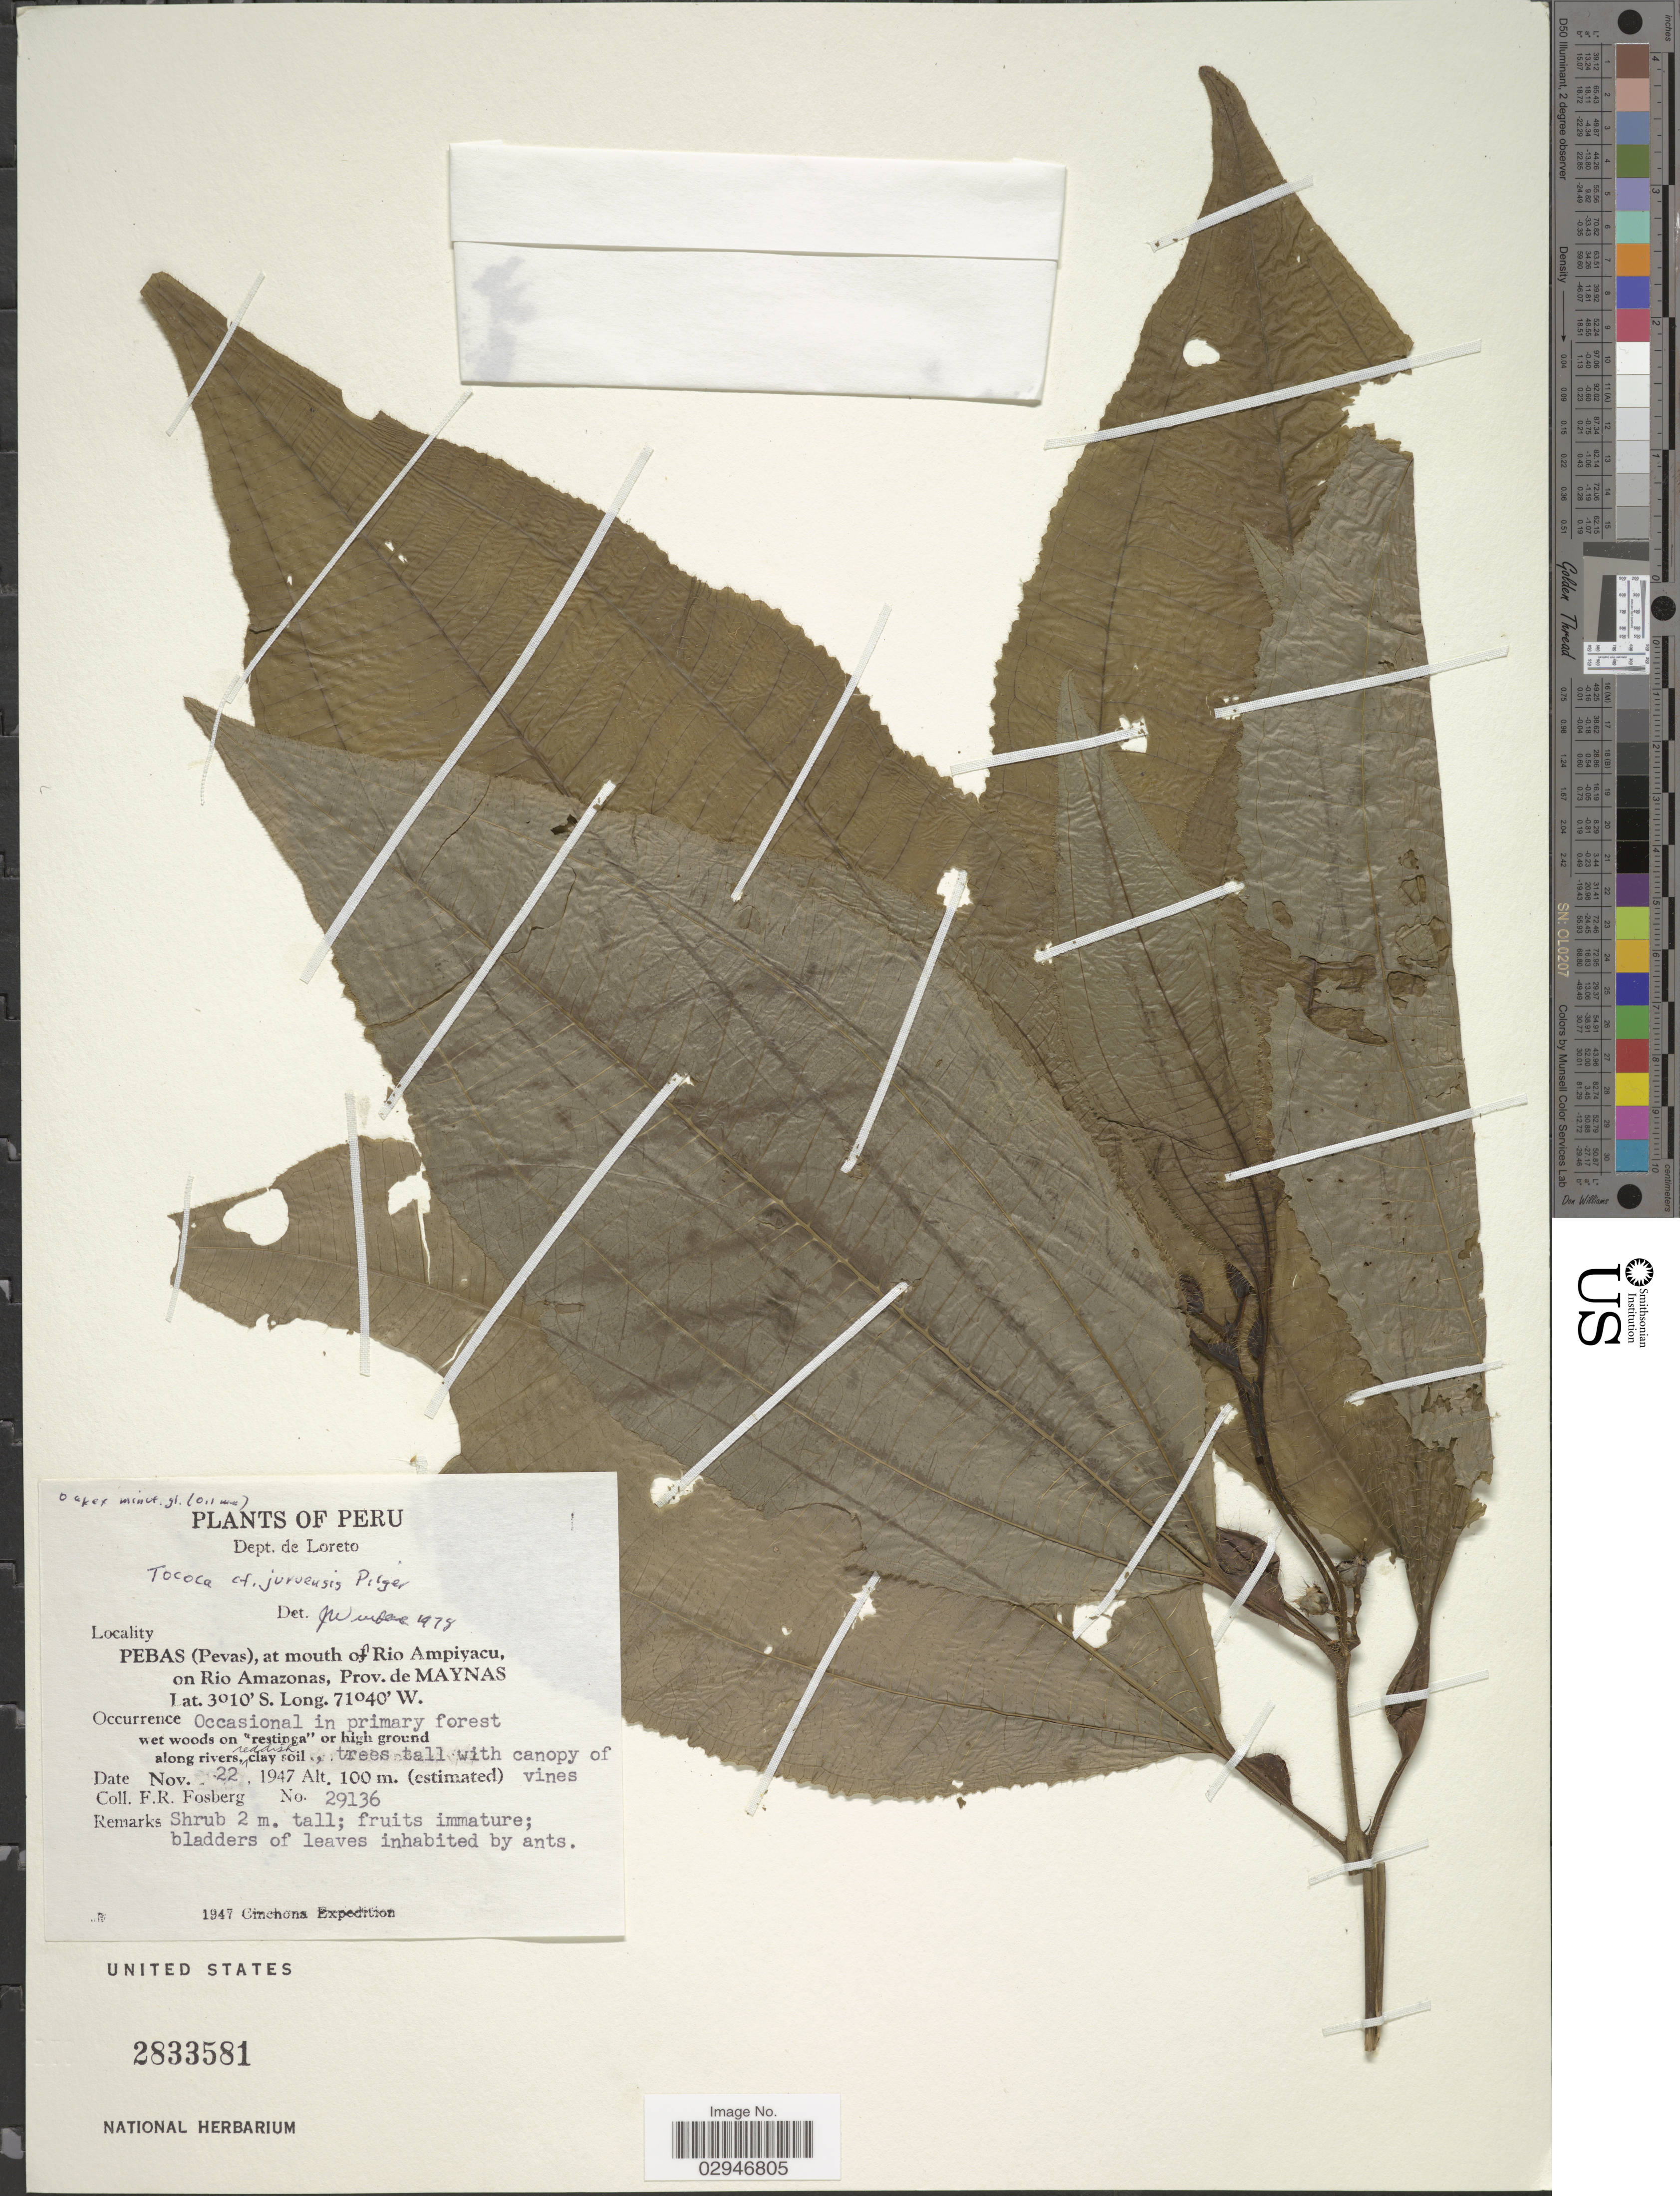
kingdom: Plantae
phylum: Tracheophyta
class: Magnoliopsida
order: Myrtales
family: Melastomataceae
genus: Tococa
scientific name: Tococa juruensis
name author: Pilg.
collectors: F. R. Fosberg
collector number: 29136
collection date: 1947-11-22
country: Peru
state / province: Loreto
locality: Dept. de Loreto. Pebas (Pevas), at mouth of Rio Ampiyacu, on Rio Amazonas, Prov. de Maynas.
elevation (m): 100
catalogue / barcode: US 2833581